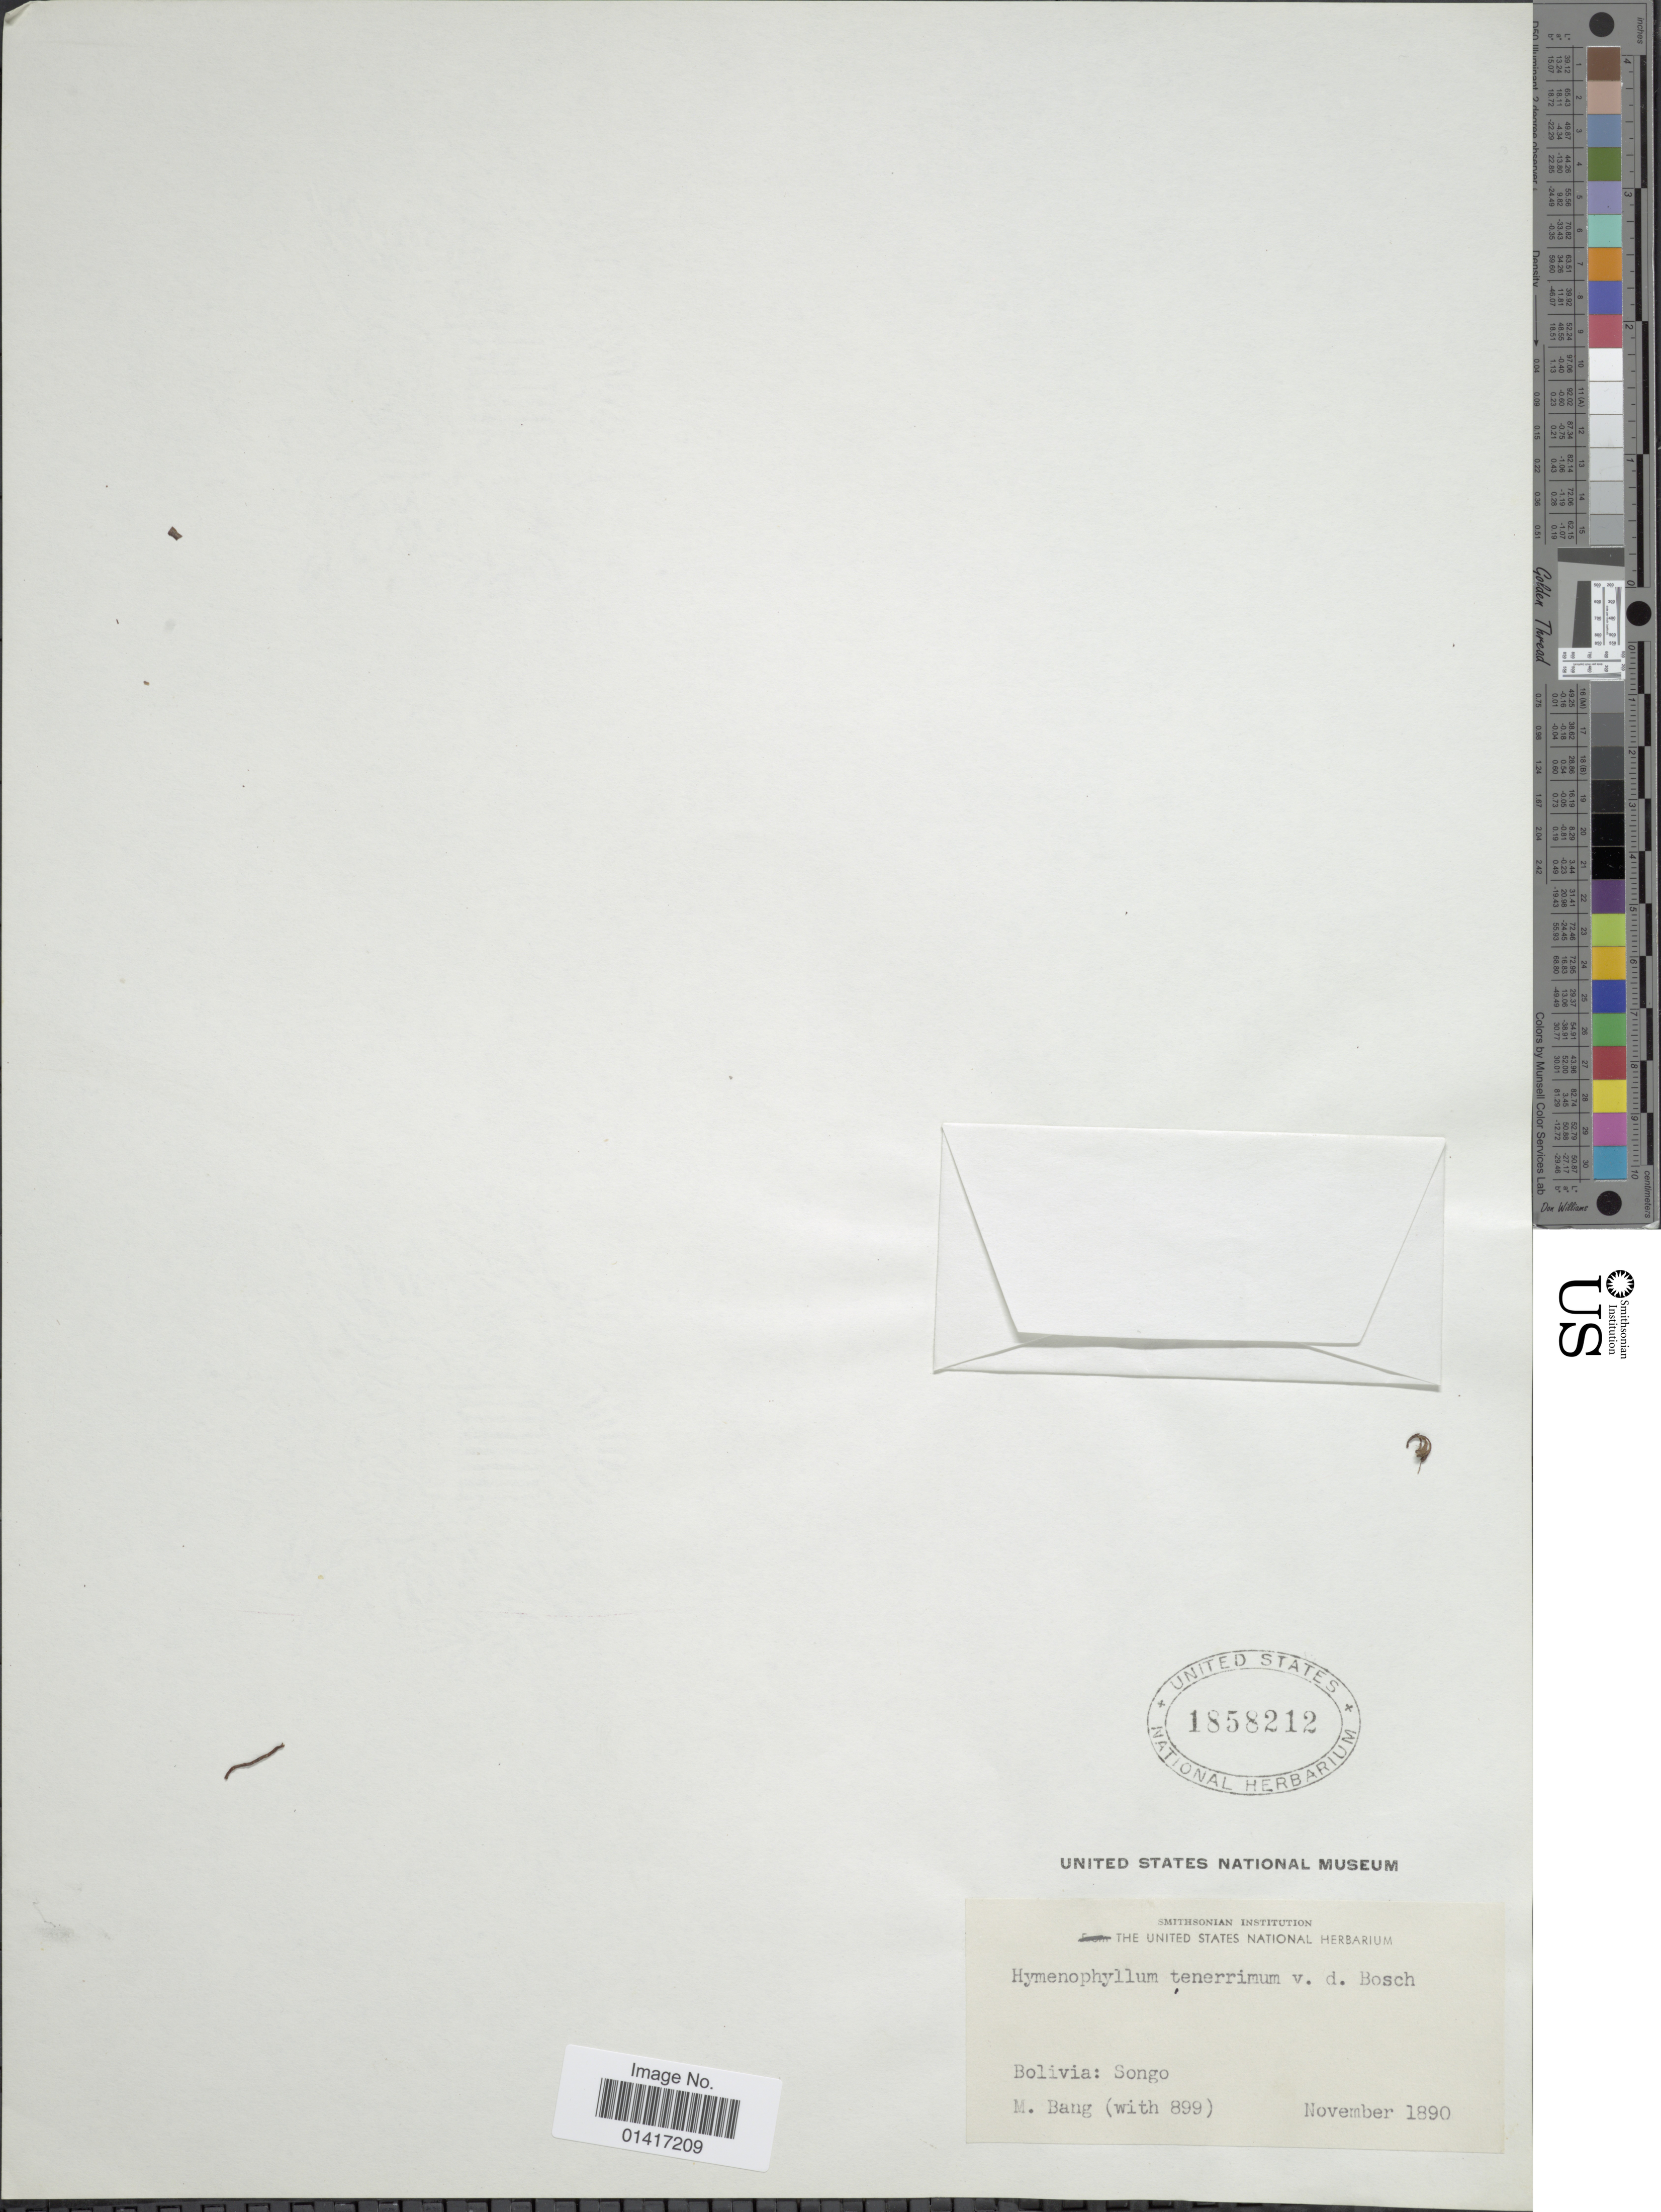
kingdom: Plantae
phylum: Tracheophyta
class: Polypodiopsida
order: Hymenophyllales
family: Hymenophyllaceae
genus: Hymenophyllum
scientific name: Hymenophyllum tenerrimum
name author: Bosch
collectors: M. Bang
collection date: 1890-11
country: Bolivia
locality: Songo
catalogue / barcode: US 1858212